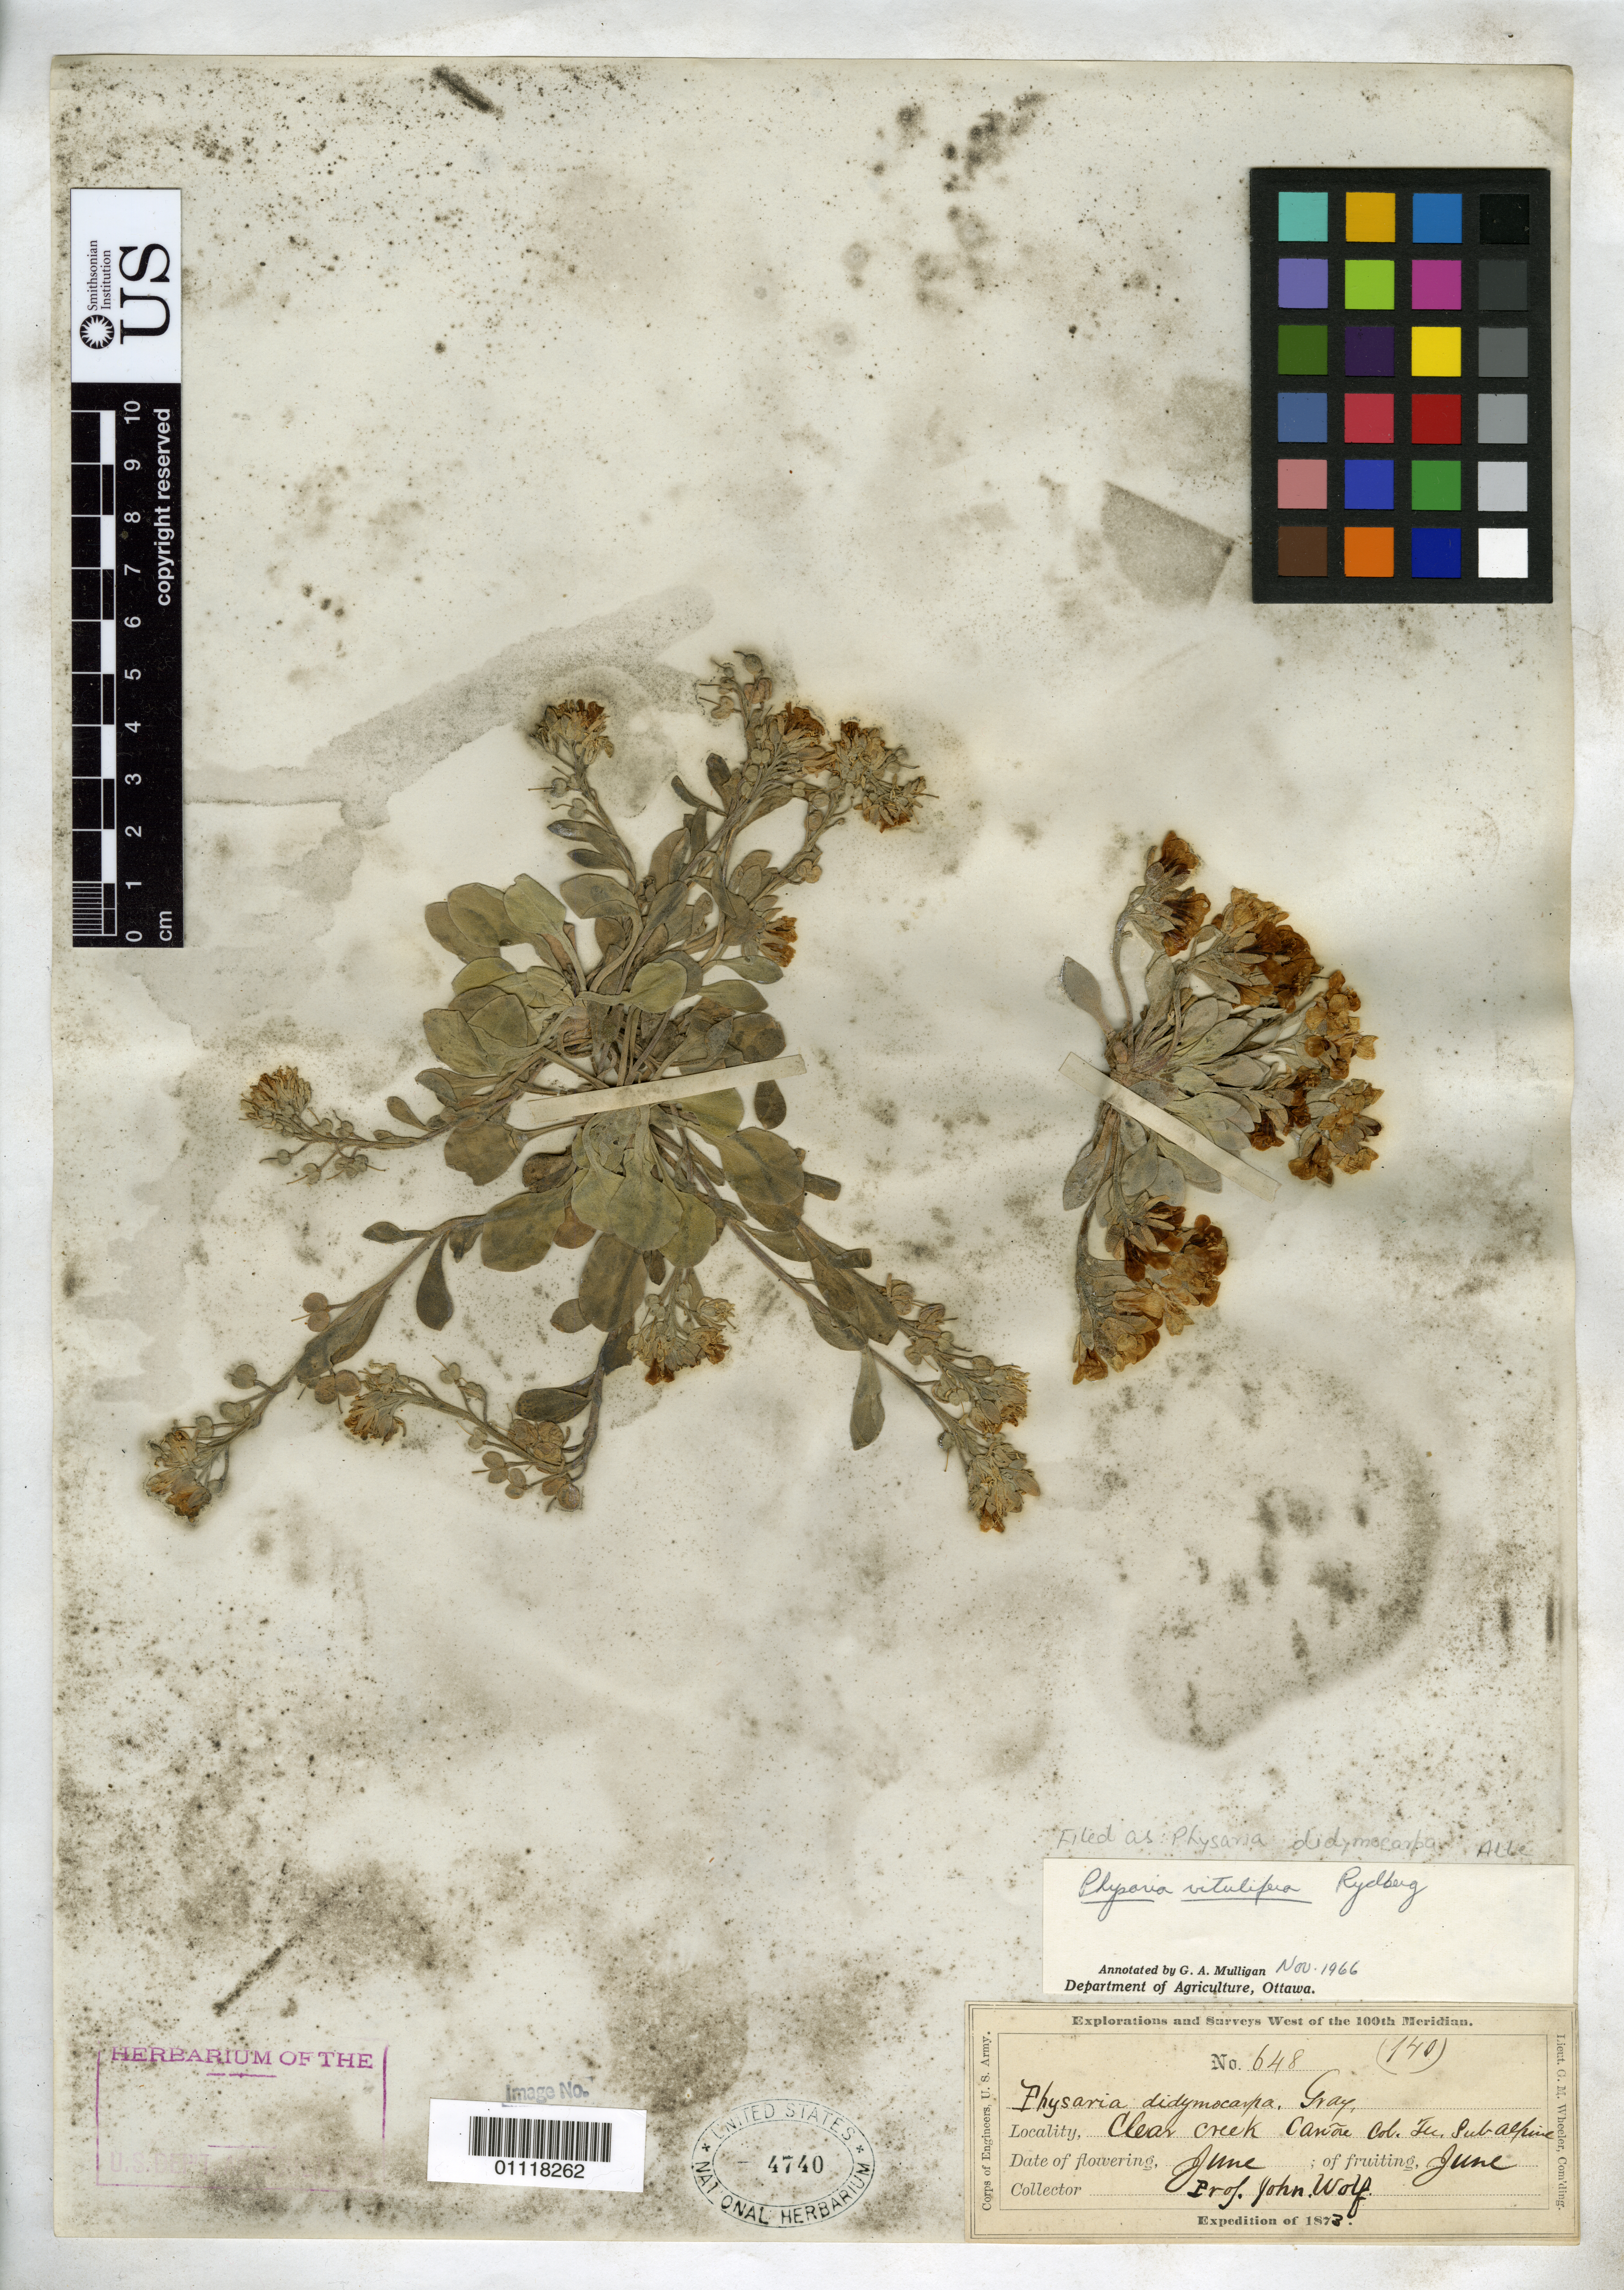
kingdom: Plantae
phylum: Tracheophyta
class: Magnoliopsida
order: Brassicales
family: Brassicaceae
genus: Physaria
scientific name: Physaria didymocarpa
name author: (Hook.) A. Gray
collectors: J. Wolf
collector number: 648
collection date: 1873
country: United States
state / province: Colorado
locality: Clear Creek Canoe.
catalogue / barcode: US 4740